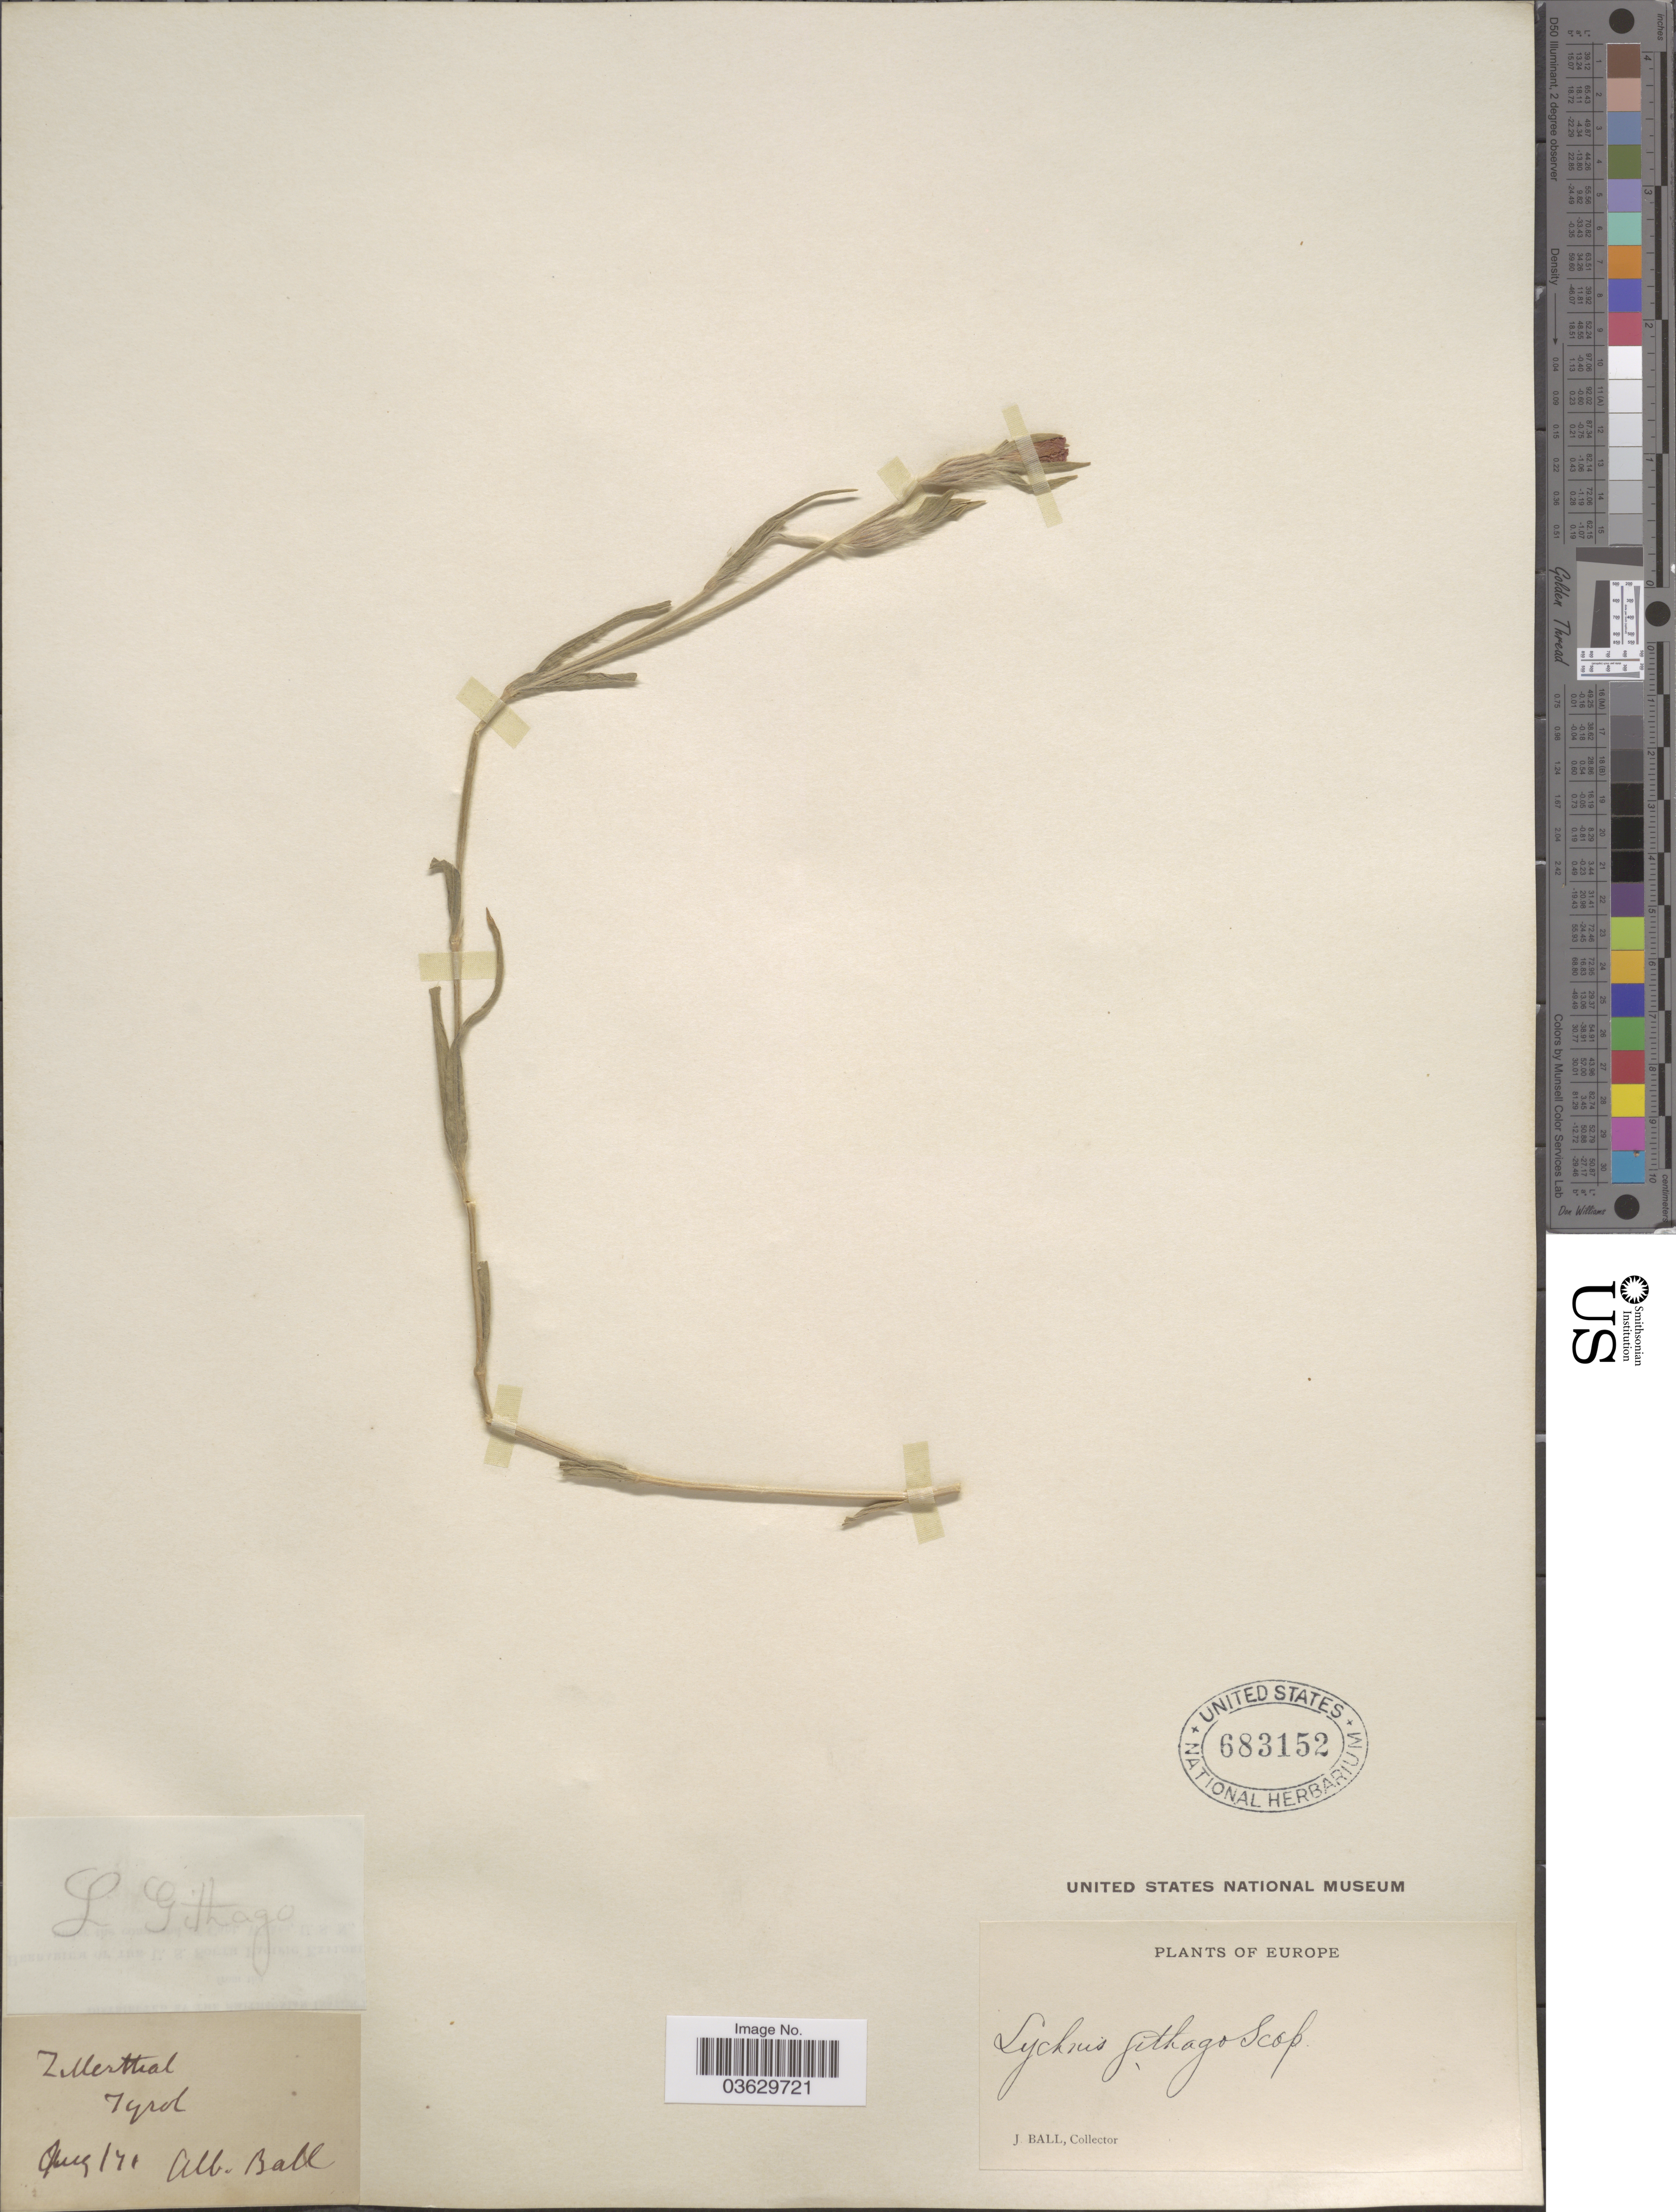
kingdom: Plantae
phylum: Tracheophyta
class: Magnoliopsida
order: Caryophyllales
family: Caryophyllaceae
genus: Agrostemma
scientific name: Agrostemma githago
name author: L.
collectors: J. Ball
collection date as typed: Transcribed d/m/y: /8/71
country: Austria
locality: Zillerttal. Tyrol.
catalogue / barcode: US 683152